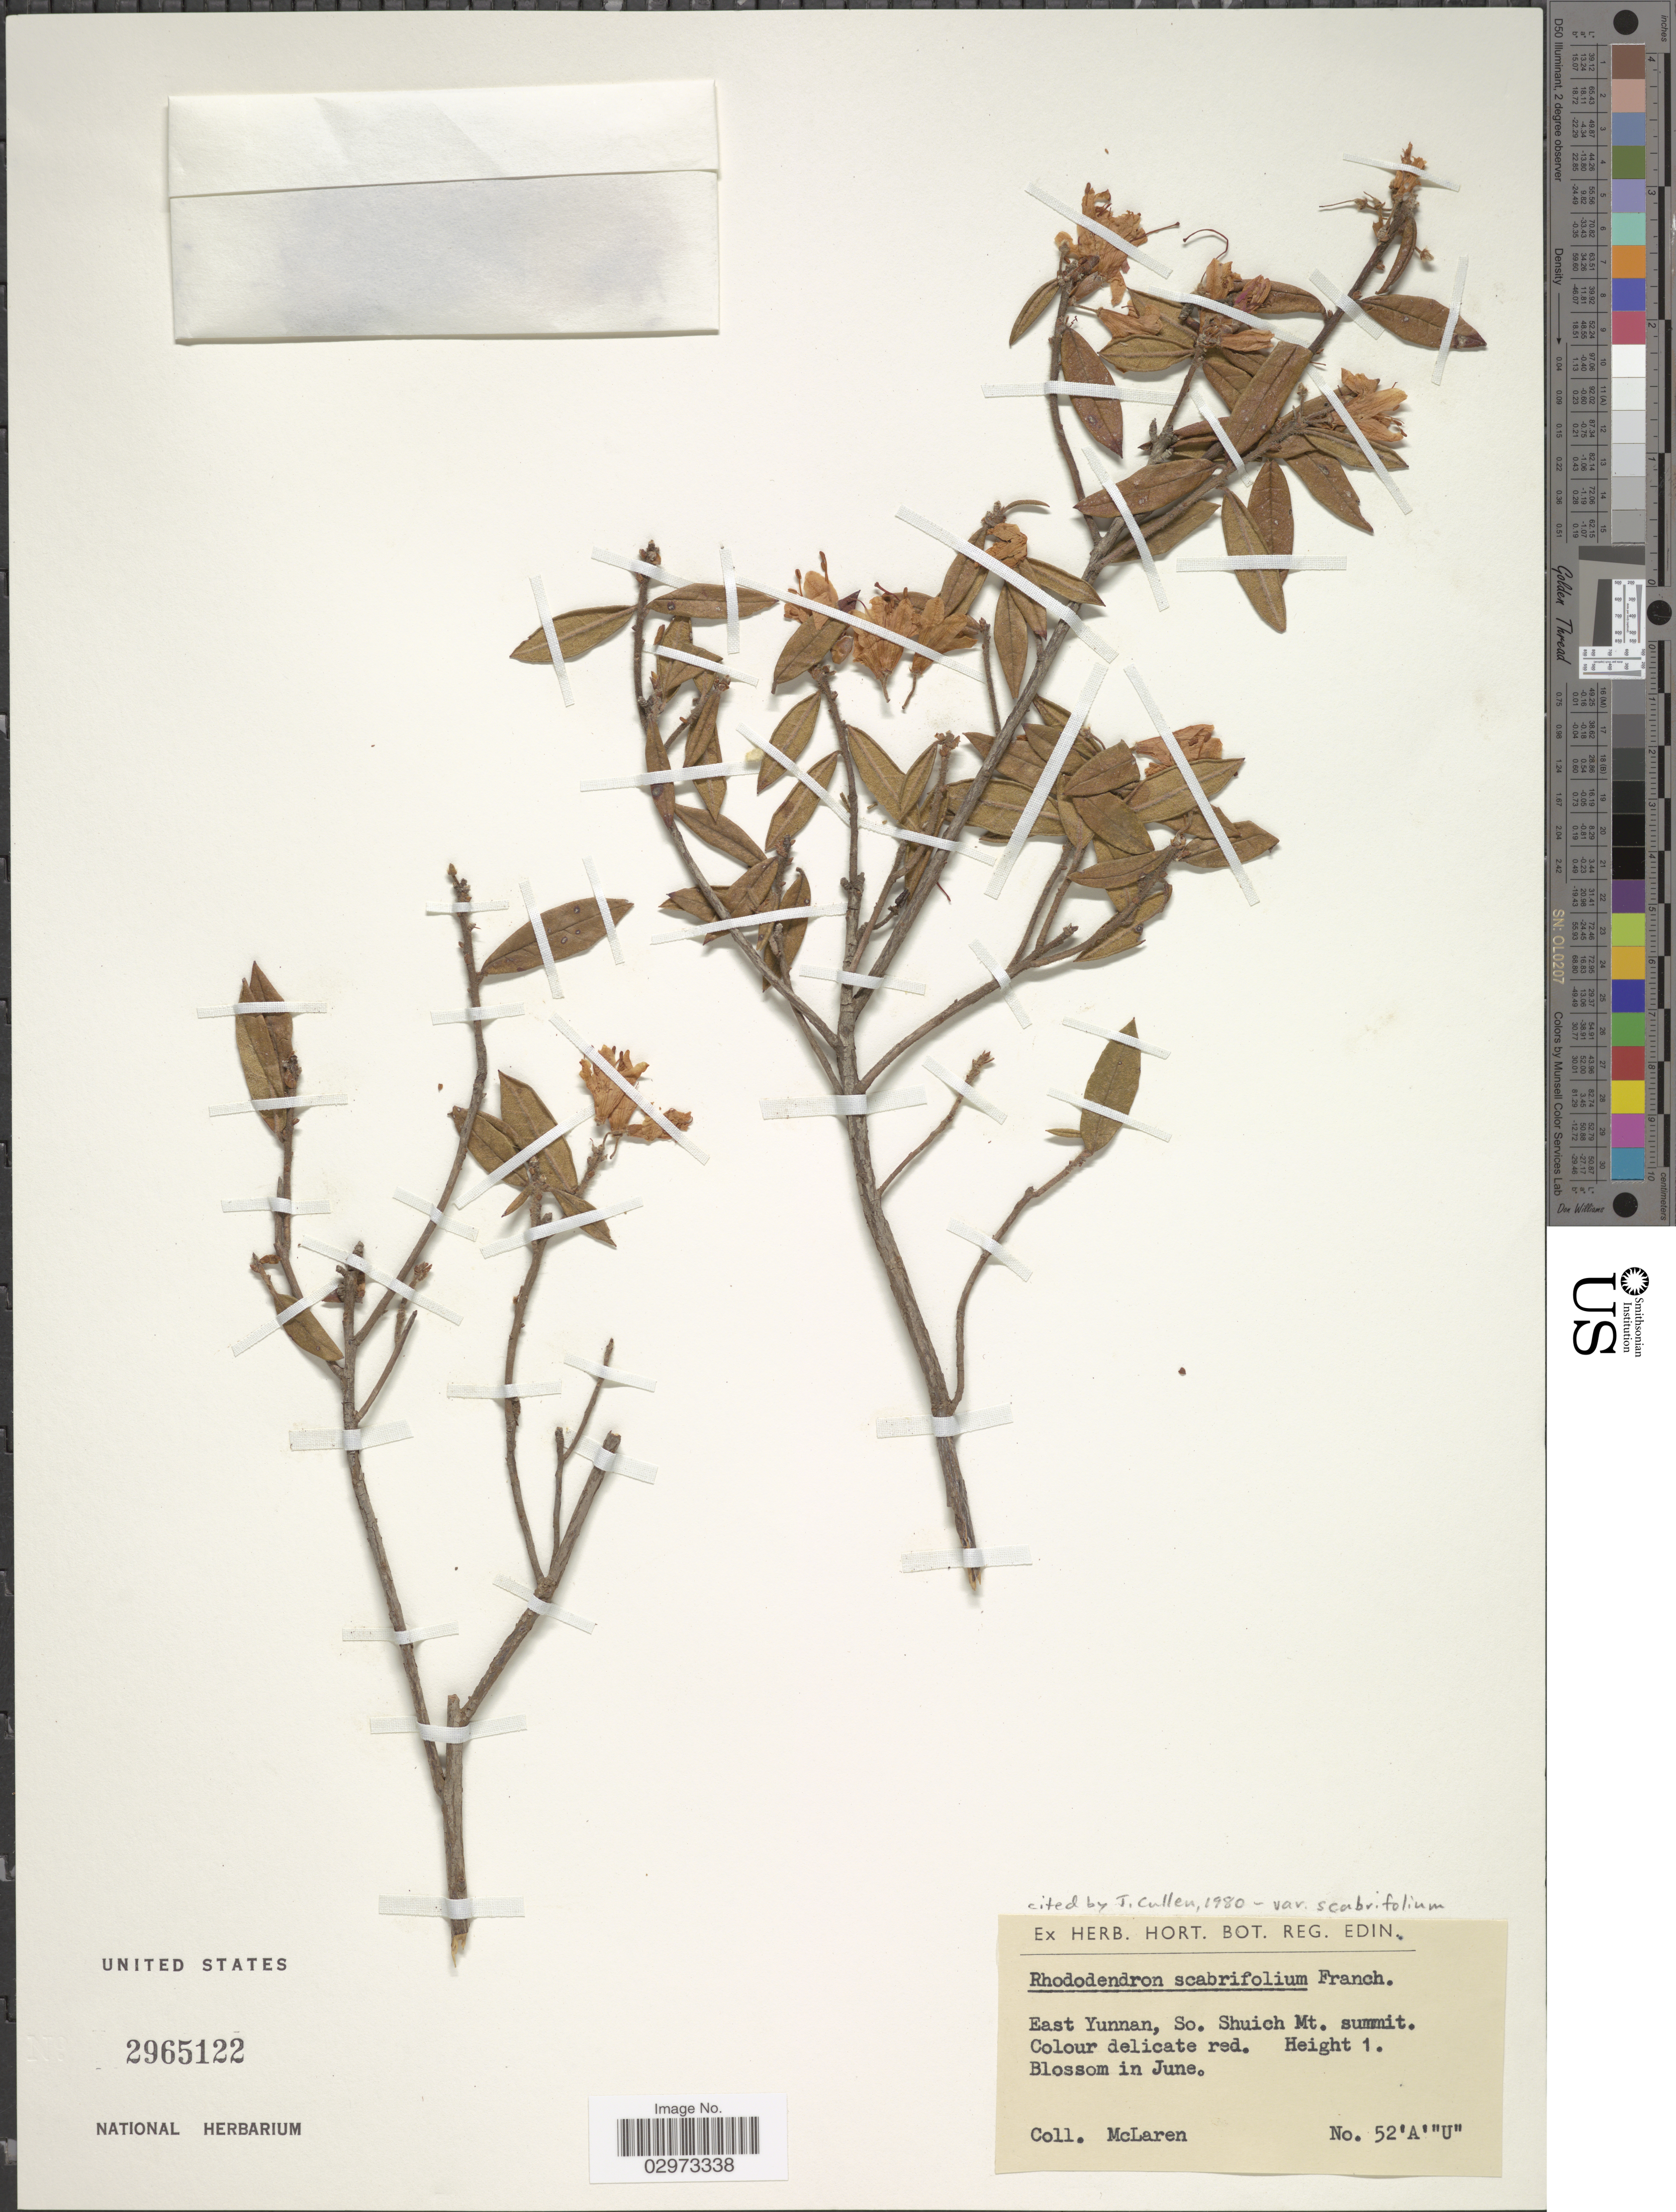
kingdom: Plantae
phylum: Tracheophyta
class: Magnoliopsida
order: Ericales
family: Ericaceae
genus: Rhododendron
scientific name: Rhododendron scabrifolium var. scabrifolium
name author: Franch.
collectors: McLaren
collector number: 52'A'"U"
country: China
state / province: Yunnan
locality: East Yunnan, So. Shuich Mt. summit.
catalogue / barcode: US 2965122